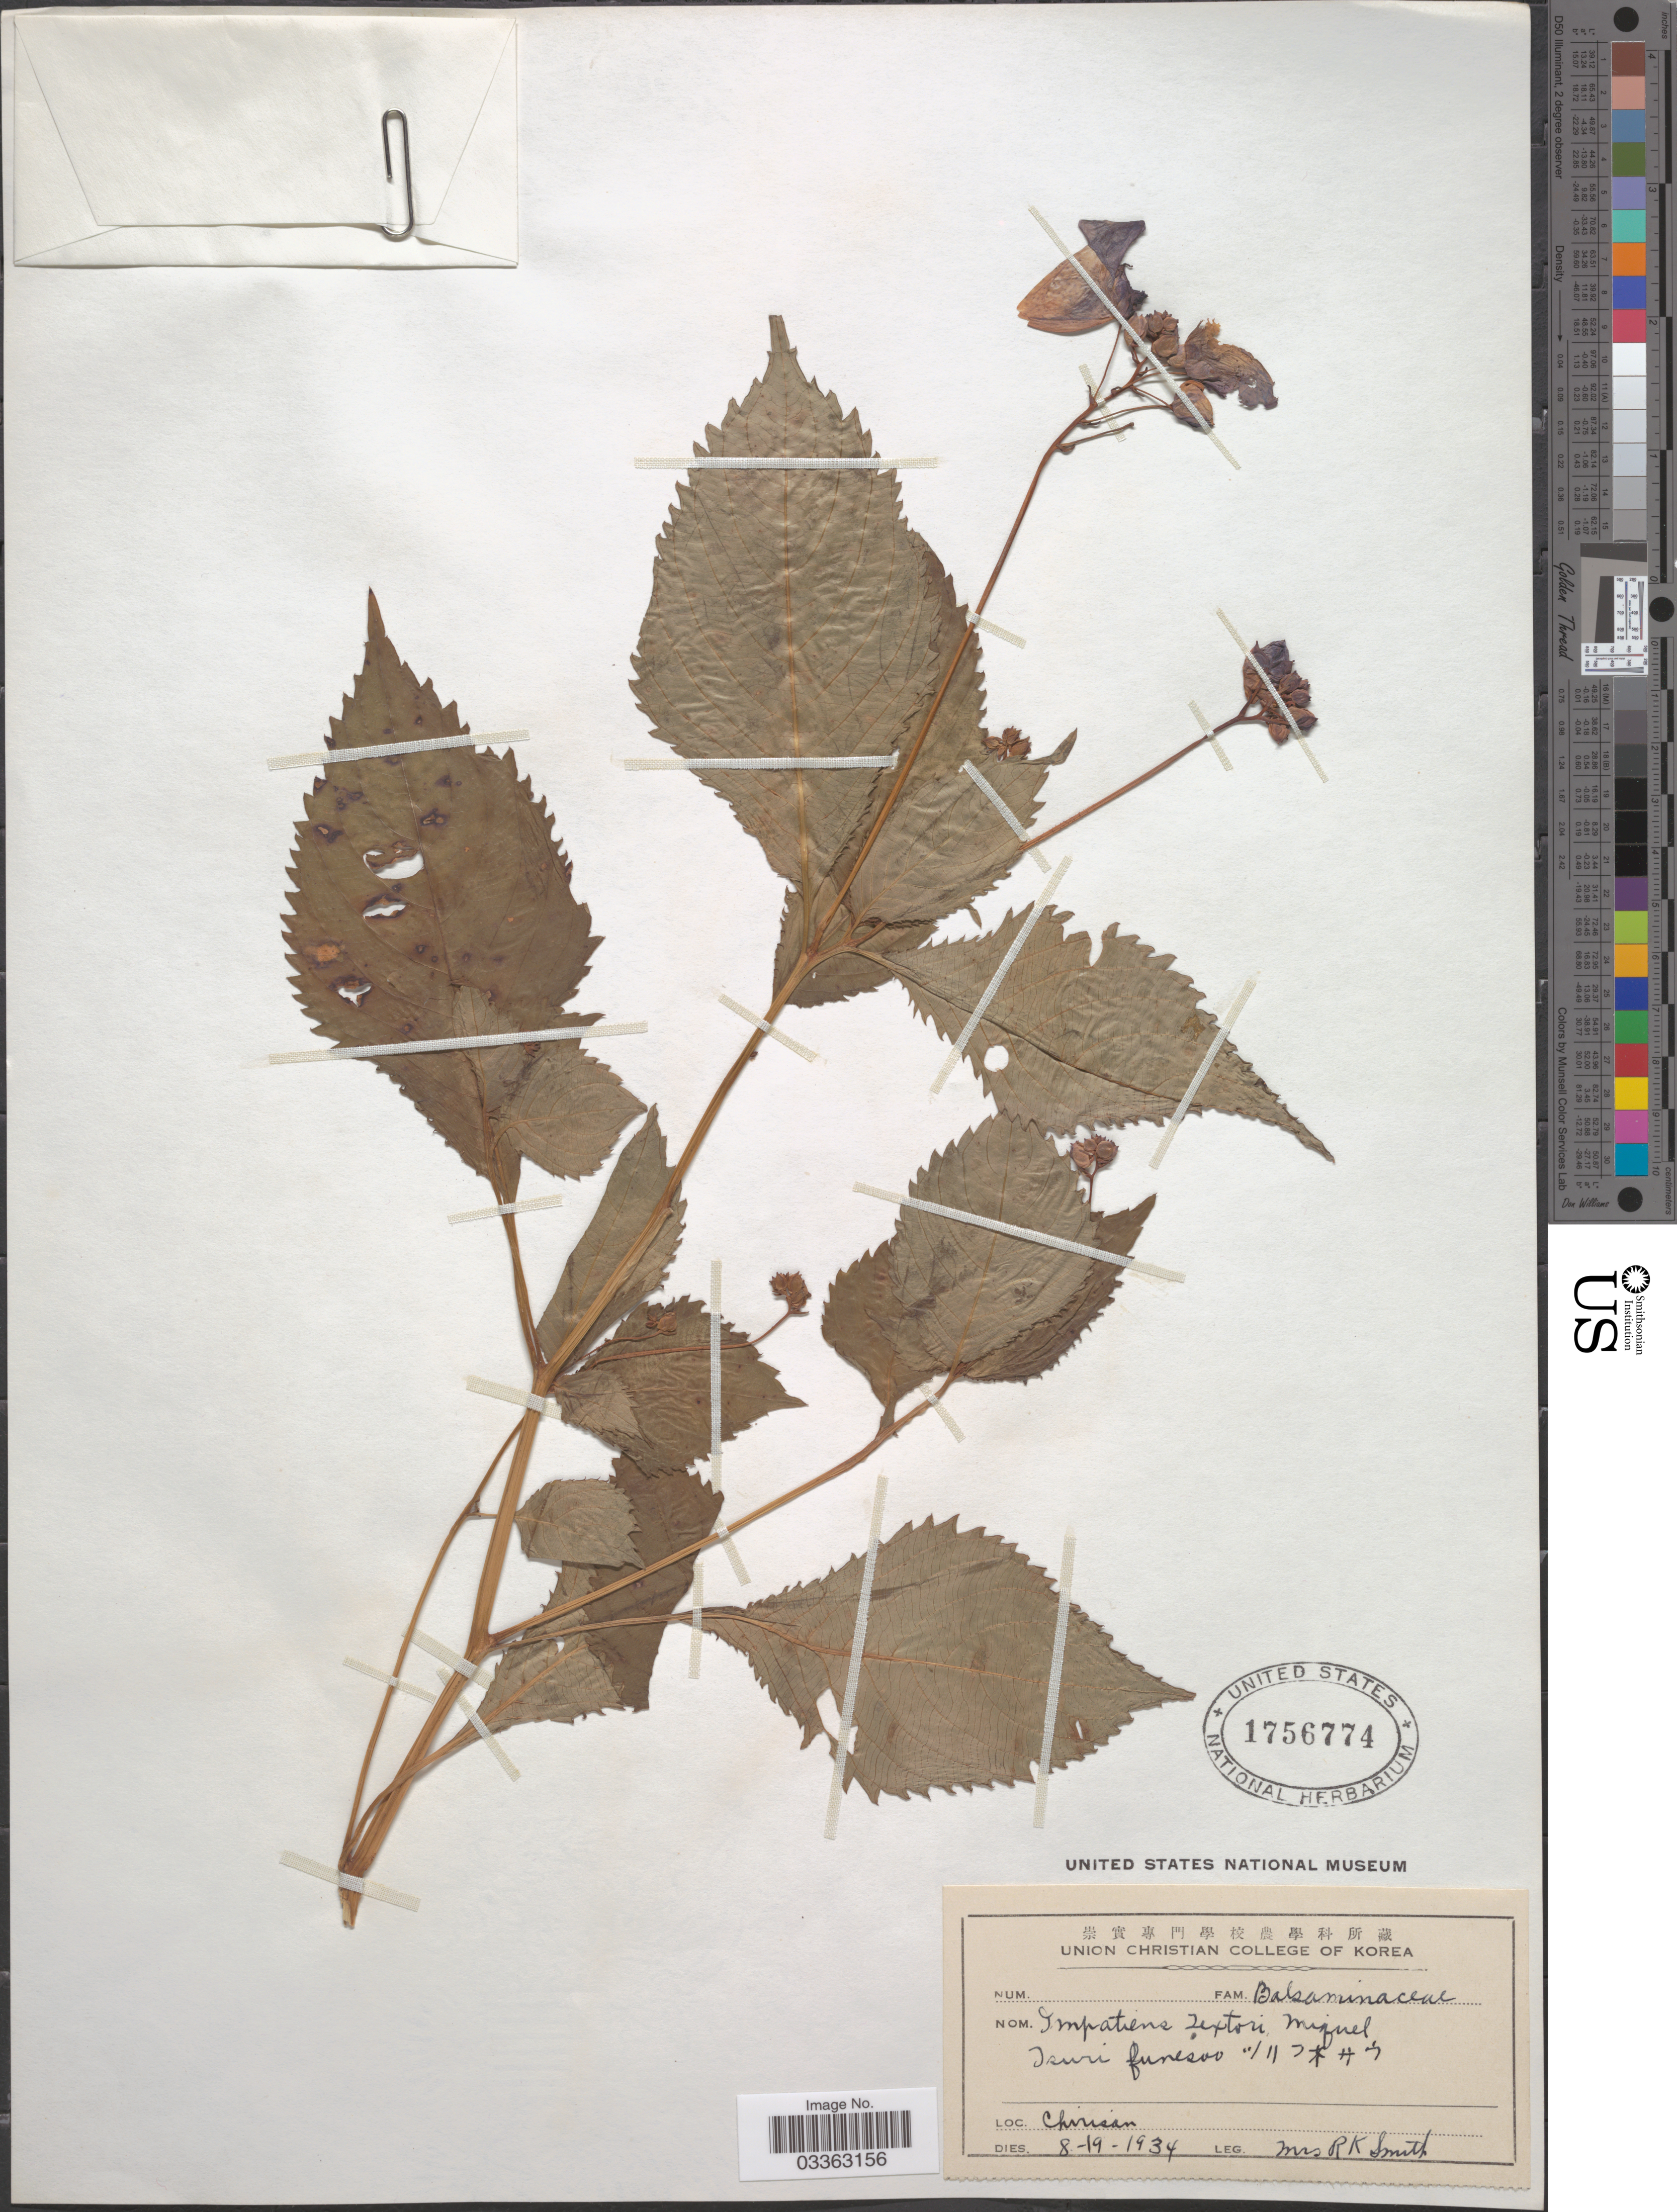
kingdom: Plantae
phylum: Tracheophyta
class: Magnoliopsida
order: Ericales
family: Balsaminaceae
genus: Impatiens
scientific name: Impatiens textorii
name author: Miq.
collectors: R. Smith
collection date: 1934-08-19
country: South Korea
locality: Chirisan.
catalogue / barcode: US 1756774